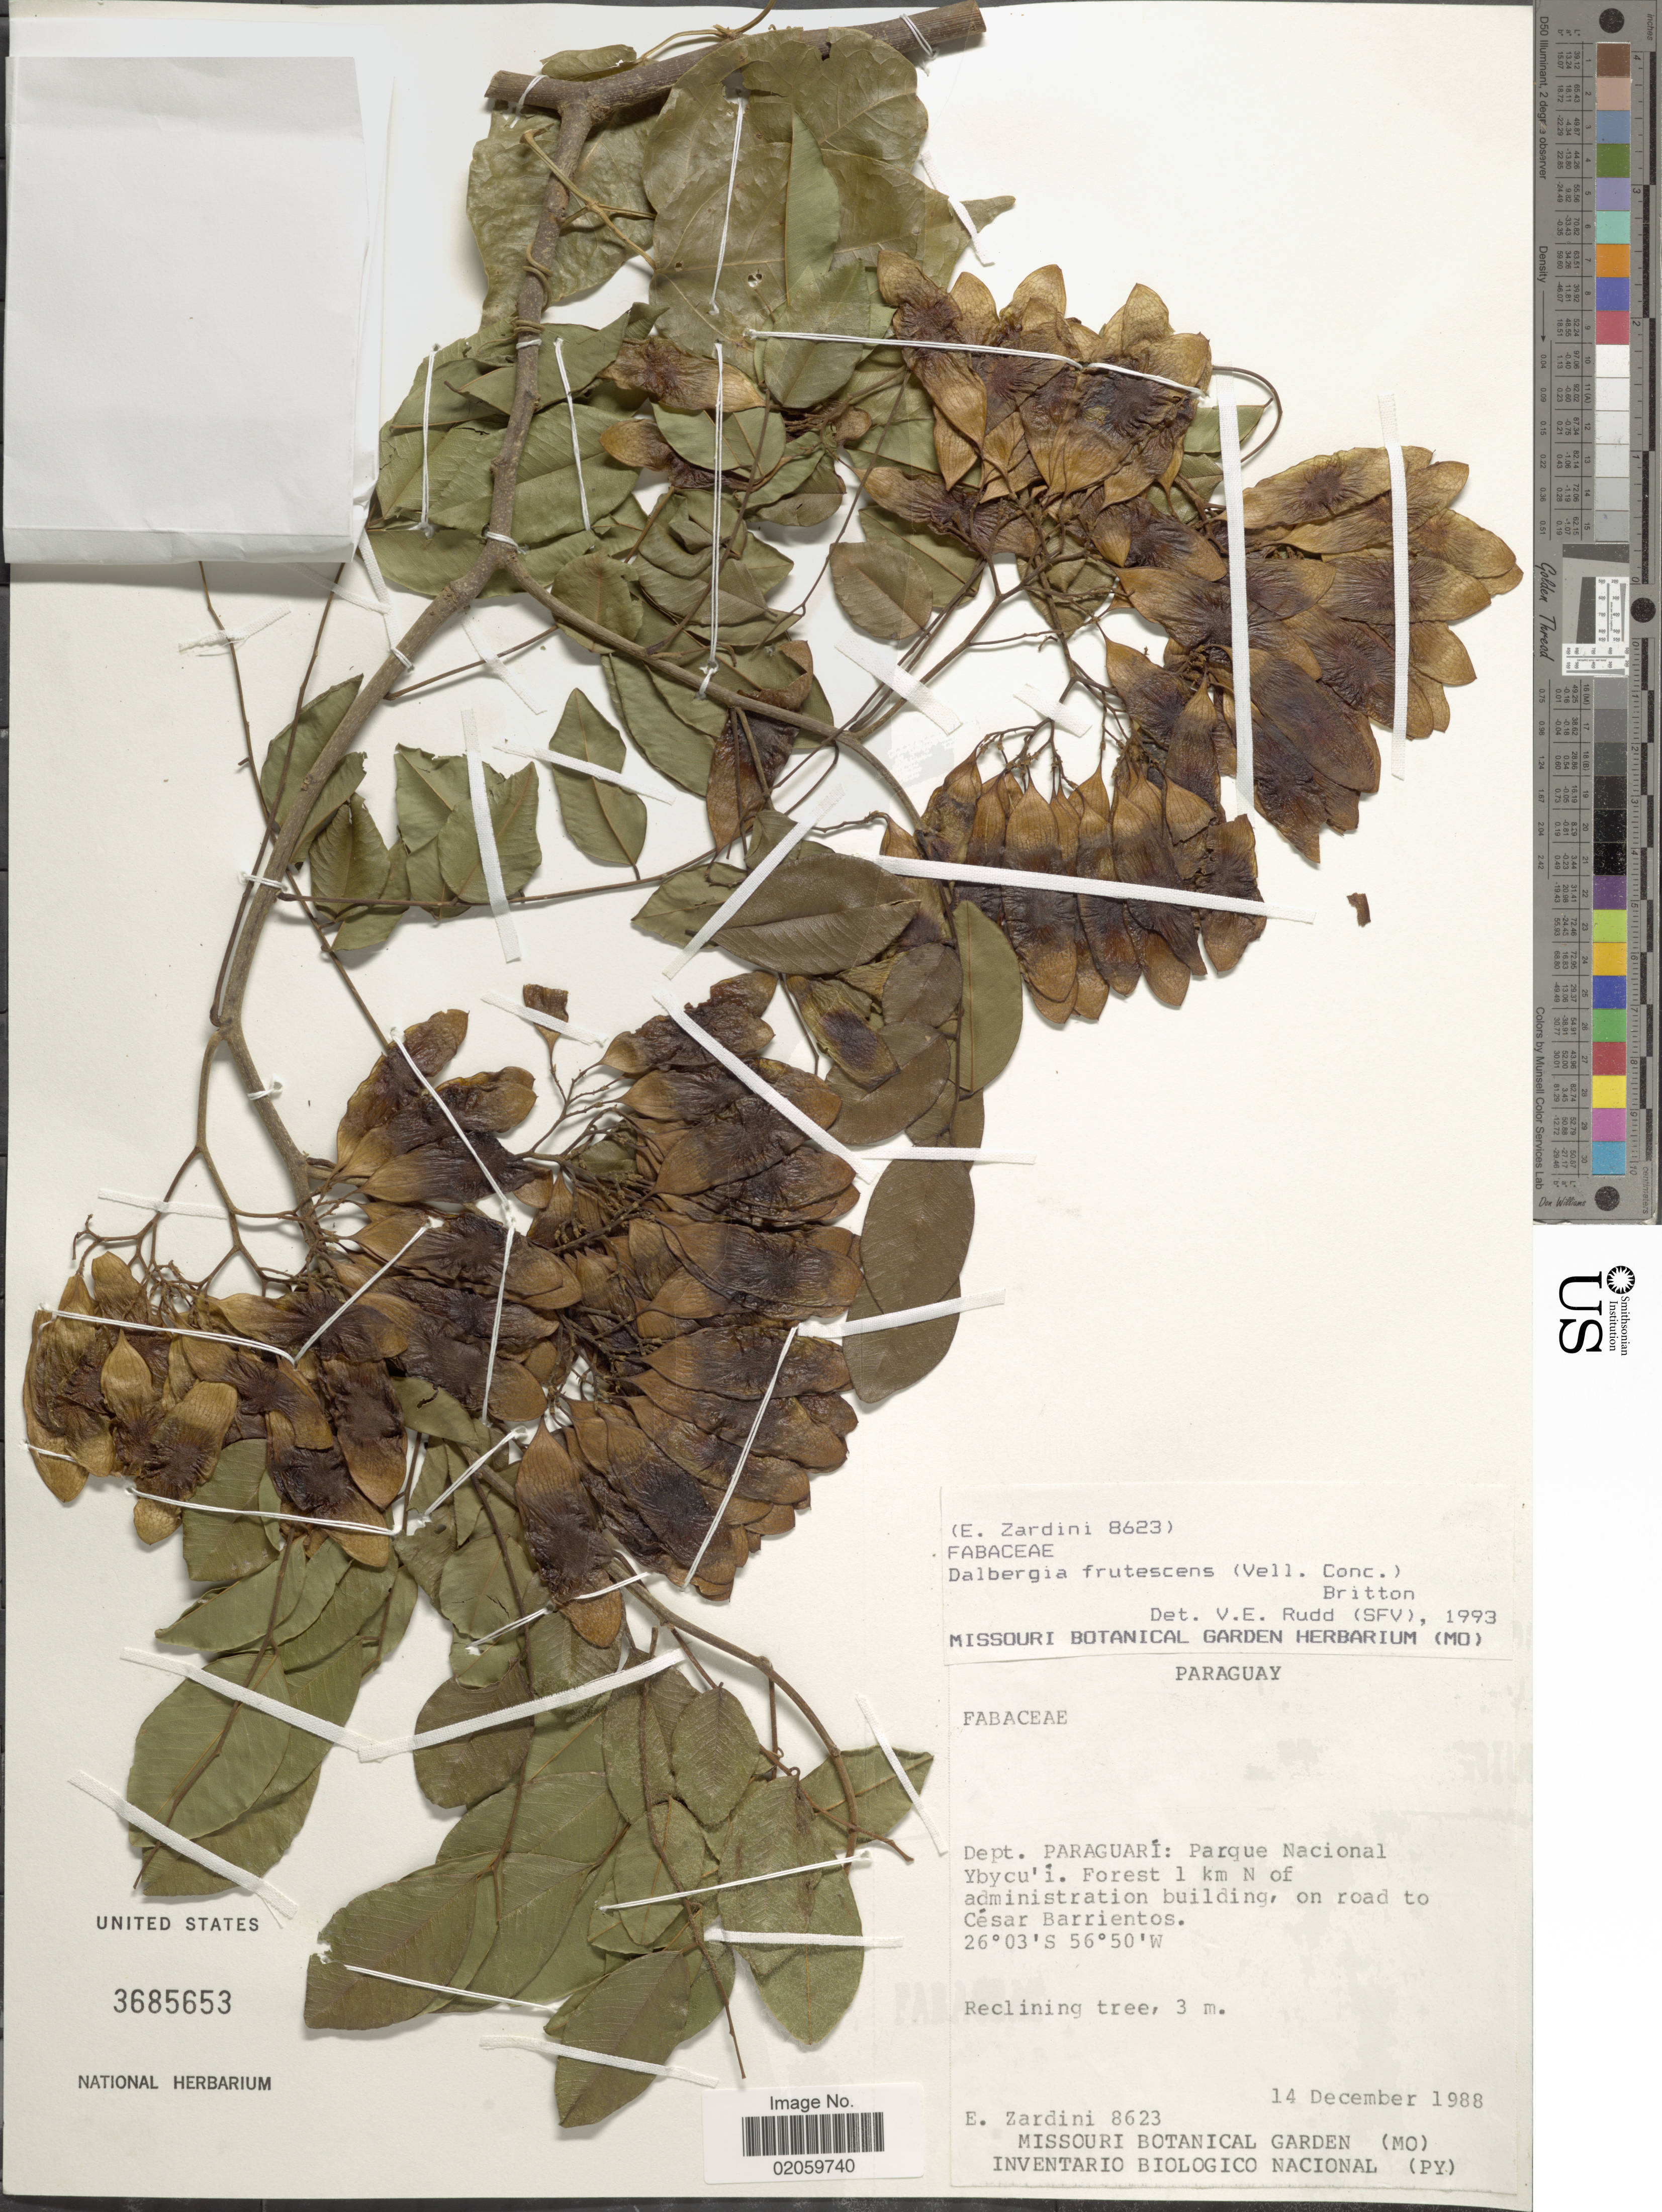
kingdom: Plantae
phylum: Tracheophyta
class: Magnoliopsida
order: Fabales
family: Fabaceae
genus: Dalbergia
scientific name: Dalbergia frutescens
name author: (Vell.) Britton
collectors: E. M. Zardini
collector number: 8623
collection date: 1988-12-14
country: Paraguay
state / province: Paraguari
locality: Parque Nacional Ybycu'i. Forest 1 km N of administration building, on road to Cesar Barrientos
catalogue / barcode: US 3685653